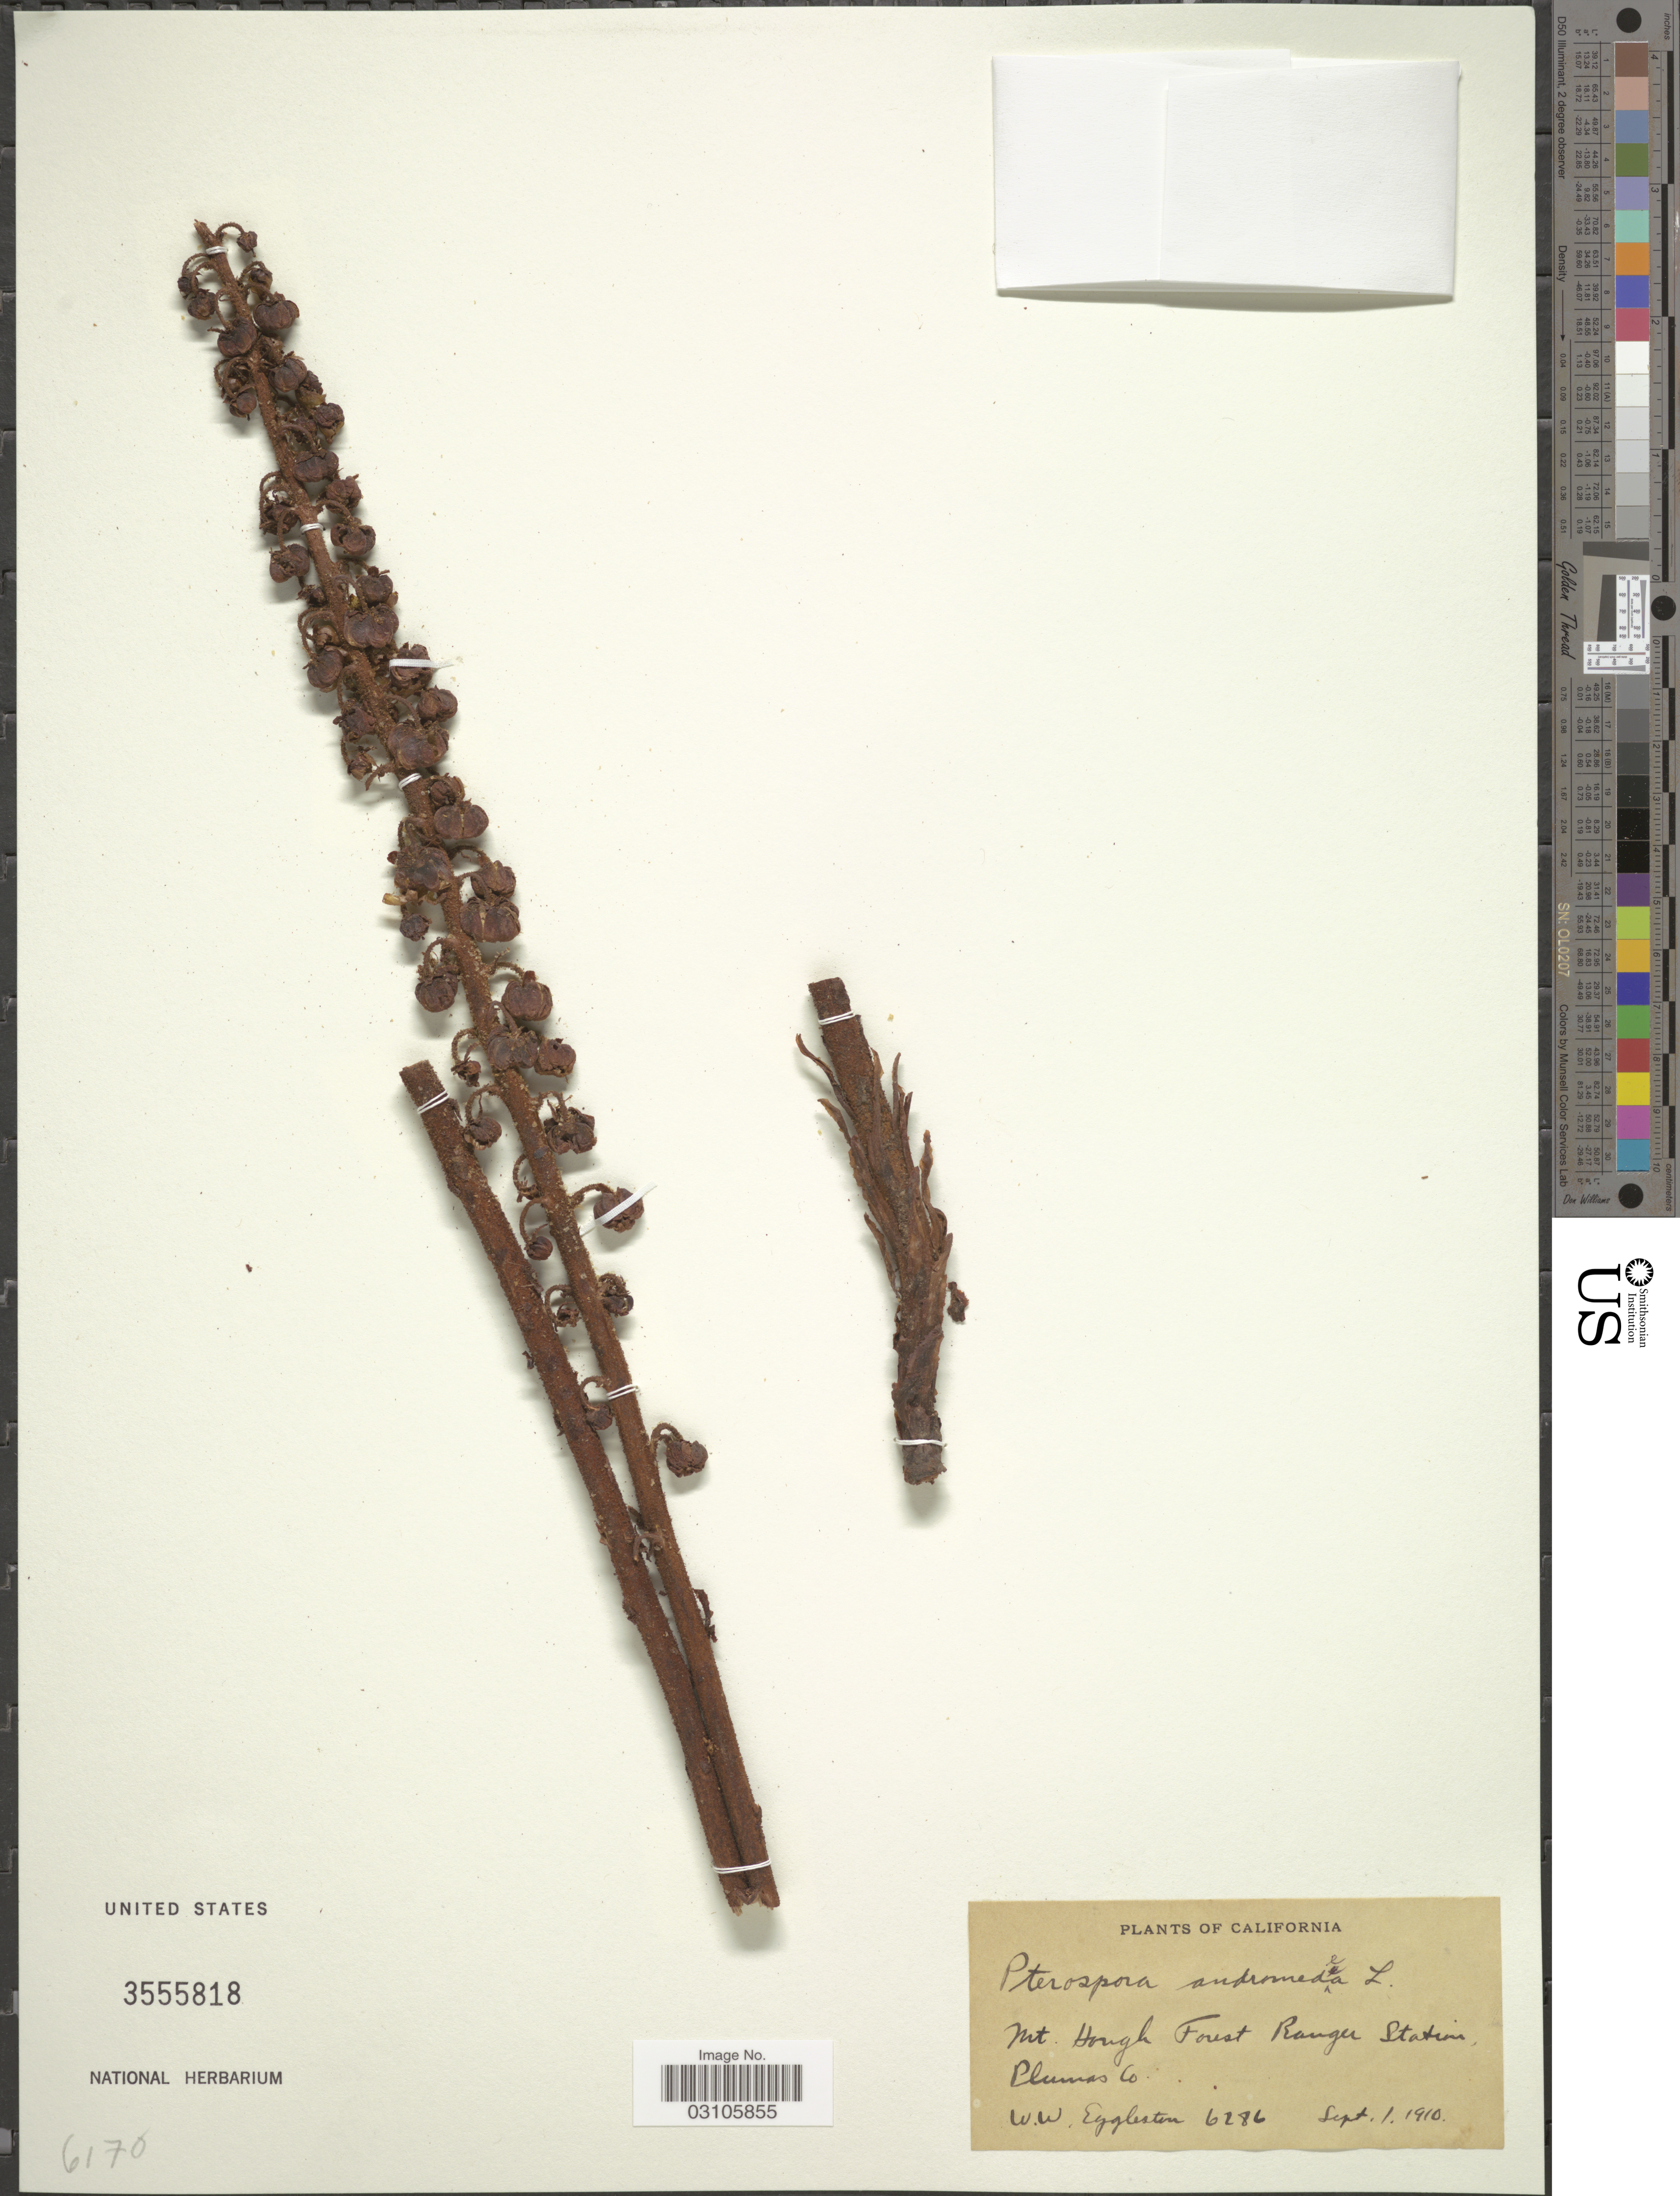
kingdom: Plantae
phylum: Tracheophyta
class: Magnoliopsida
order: Ericales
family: Ericaceae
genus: Pterospora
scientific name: Pterospora andromedea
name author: Nutt.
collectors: W. W. Eggleston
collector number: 6286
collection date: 1910-09-01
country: United States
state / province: California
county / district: Plumas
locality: Mt. Hough Forest Ranger Station, Plumas Co.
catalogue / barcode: US 3555818